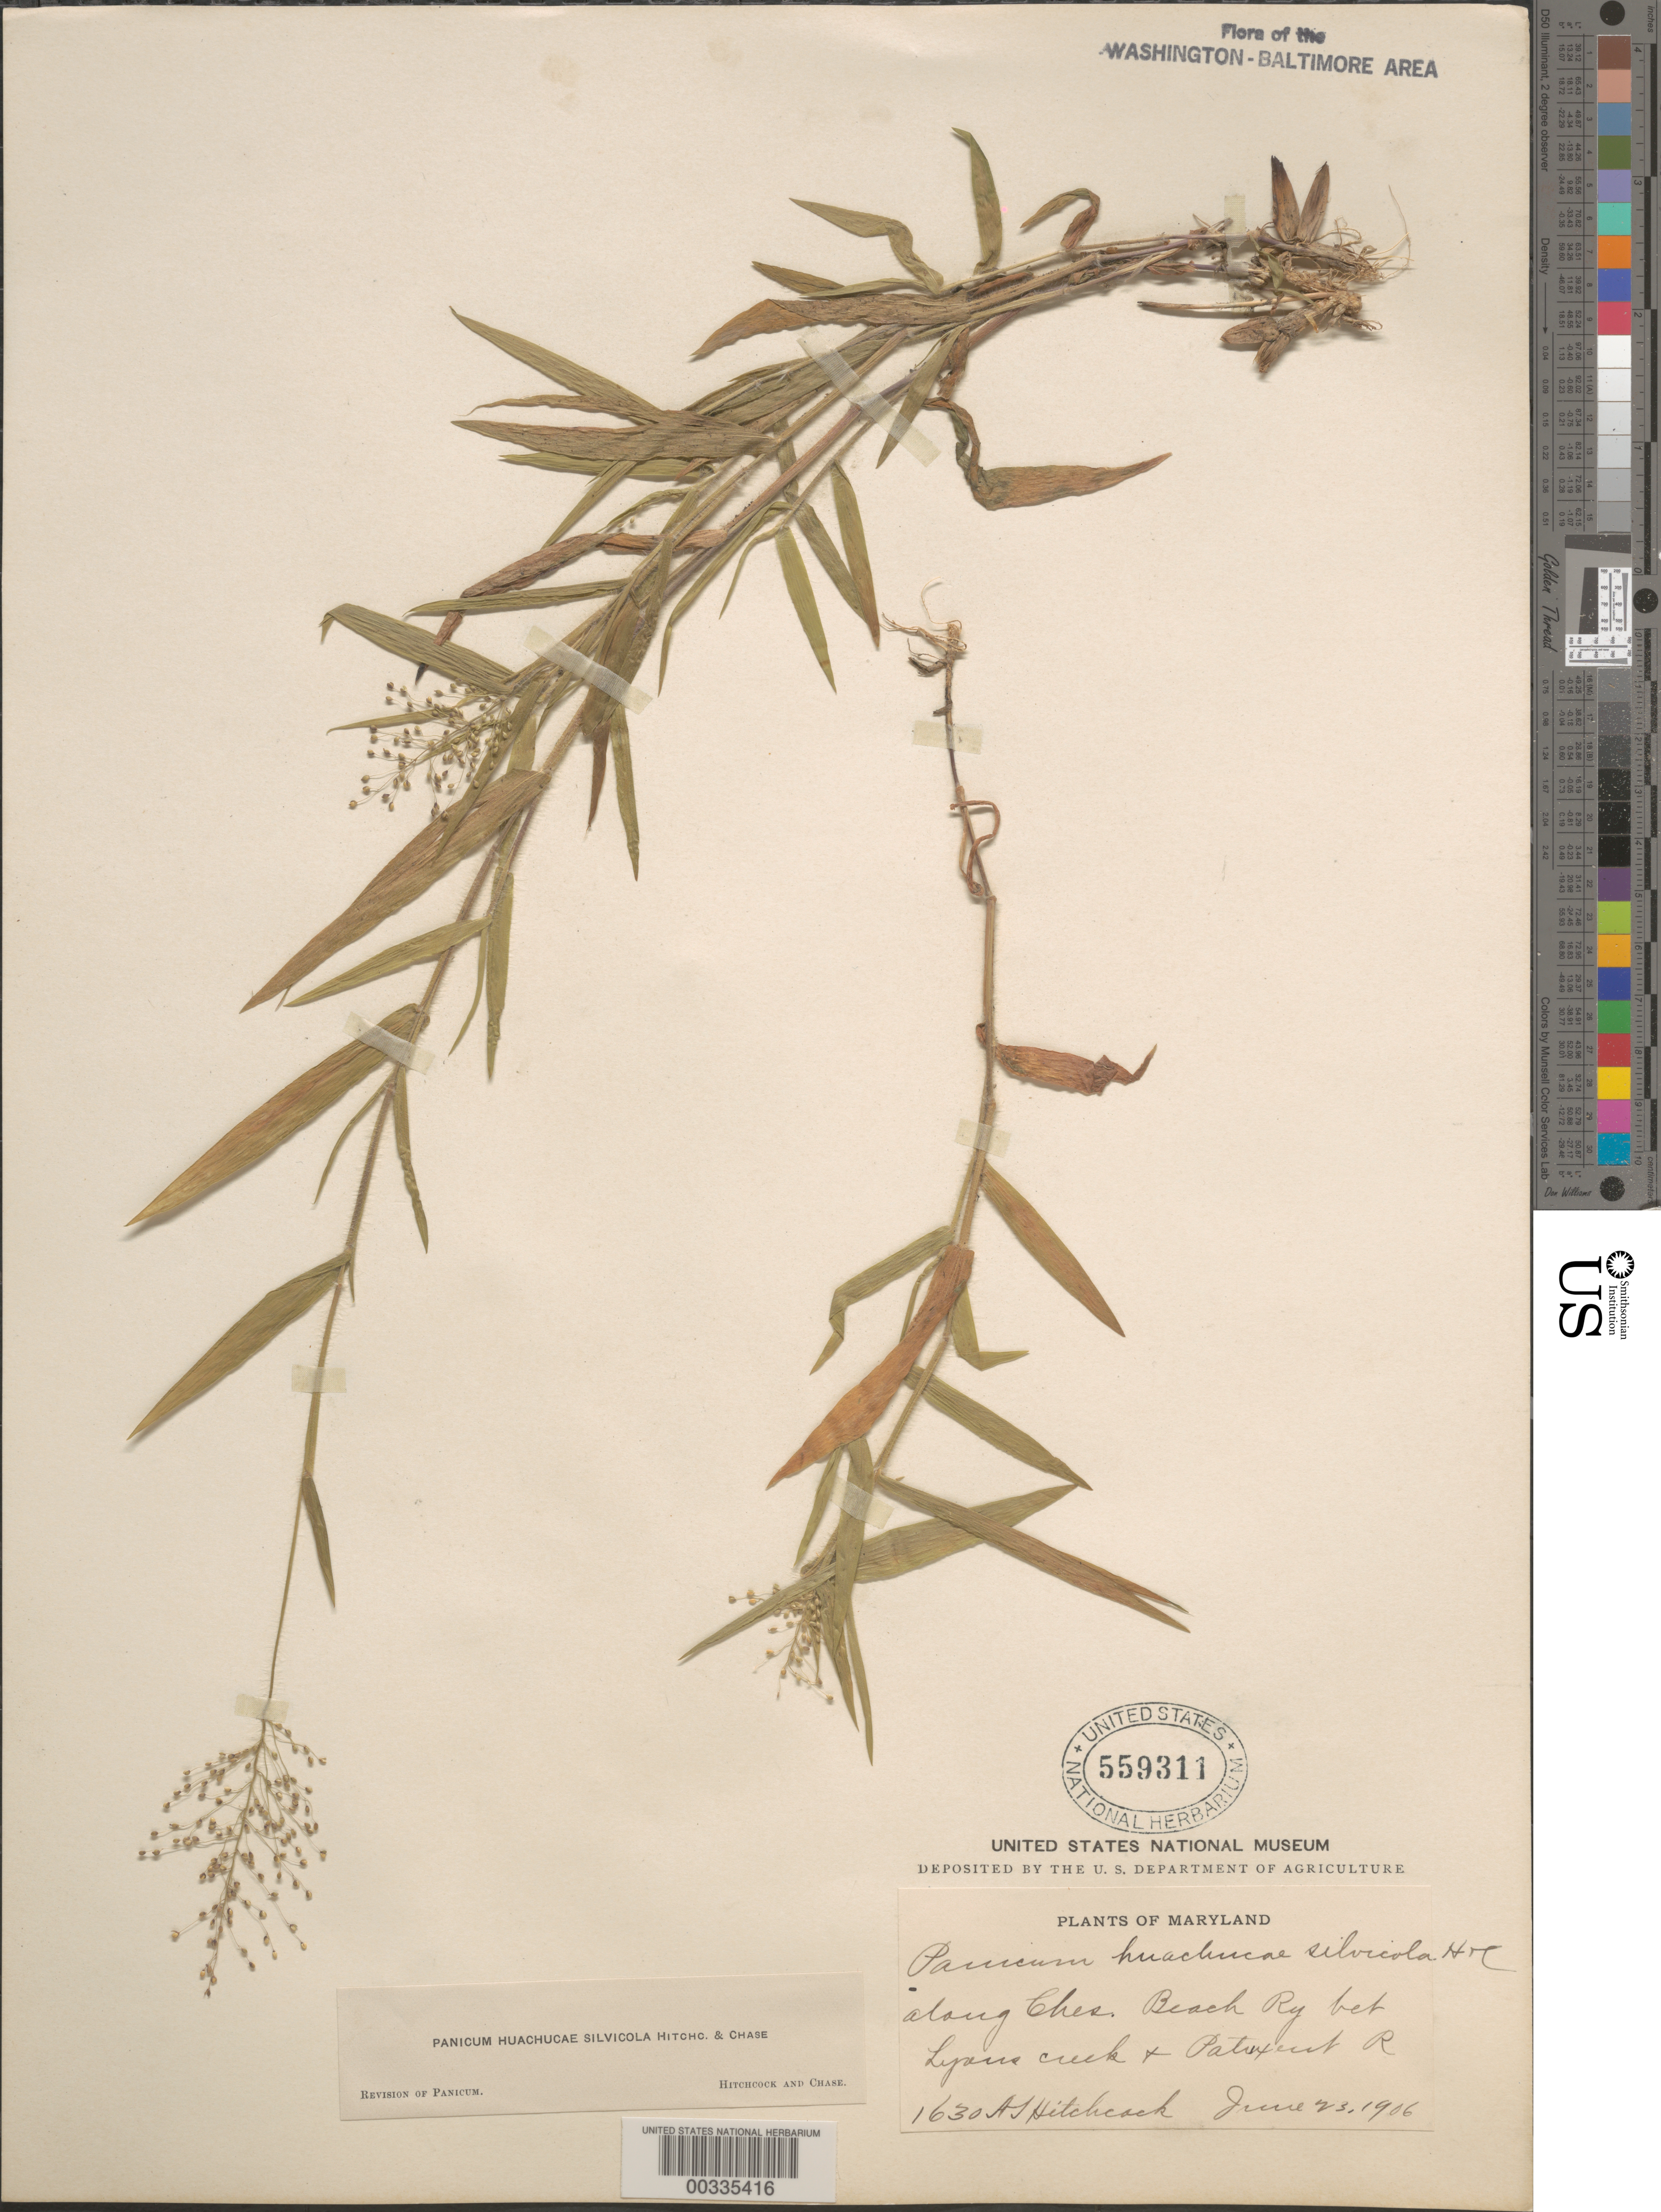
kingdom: Plantae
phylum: Tracheophyta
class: Liliopsida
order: Poales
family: Poaceae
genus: Dichanthelium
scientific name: Dichanthelium acuminatum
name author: (Sw.) Gould & C.A. Clark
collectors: A. S. Hitchcock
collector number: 1630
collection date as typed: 23 Jun 1906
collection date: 1906-06-23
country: United States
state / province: Maryland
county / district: Calvert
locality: Along Chesapeake Beach Railway between Lyons Creek and Patuxent River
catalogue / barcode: US 559311